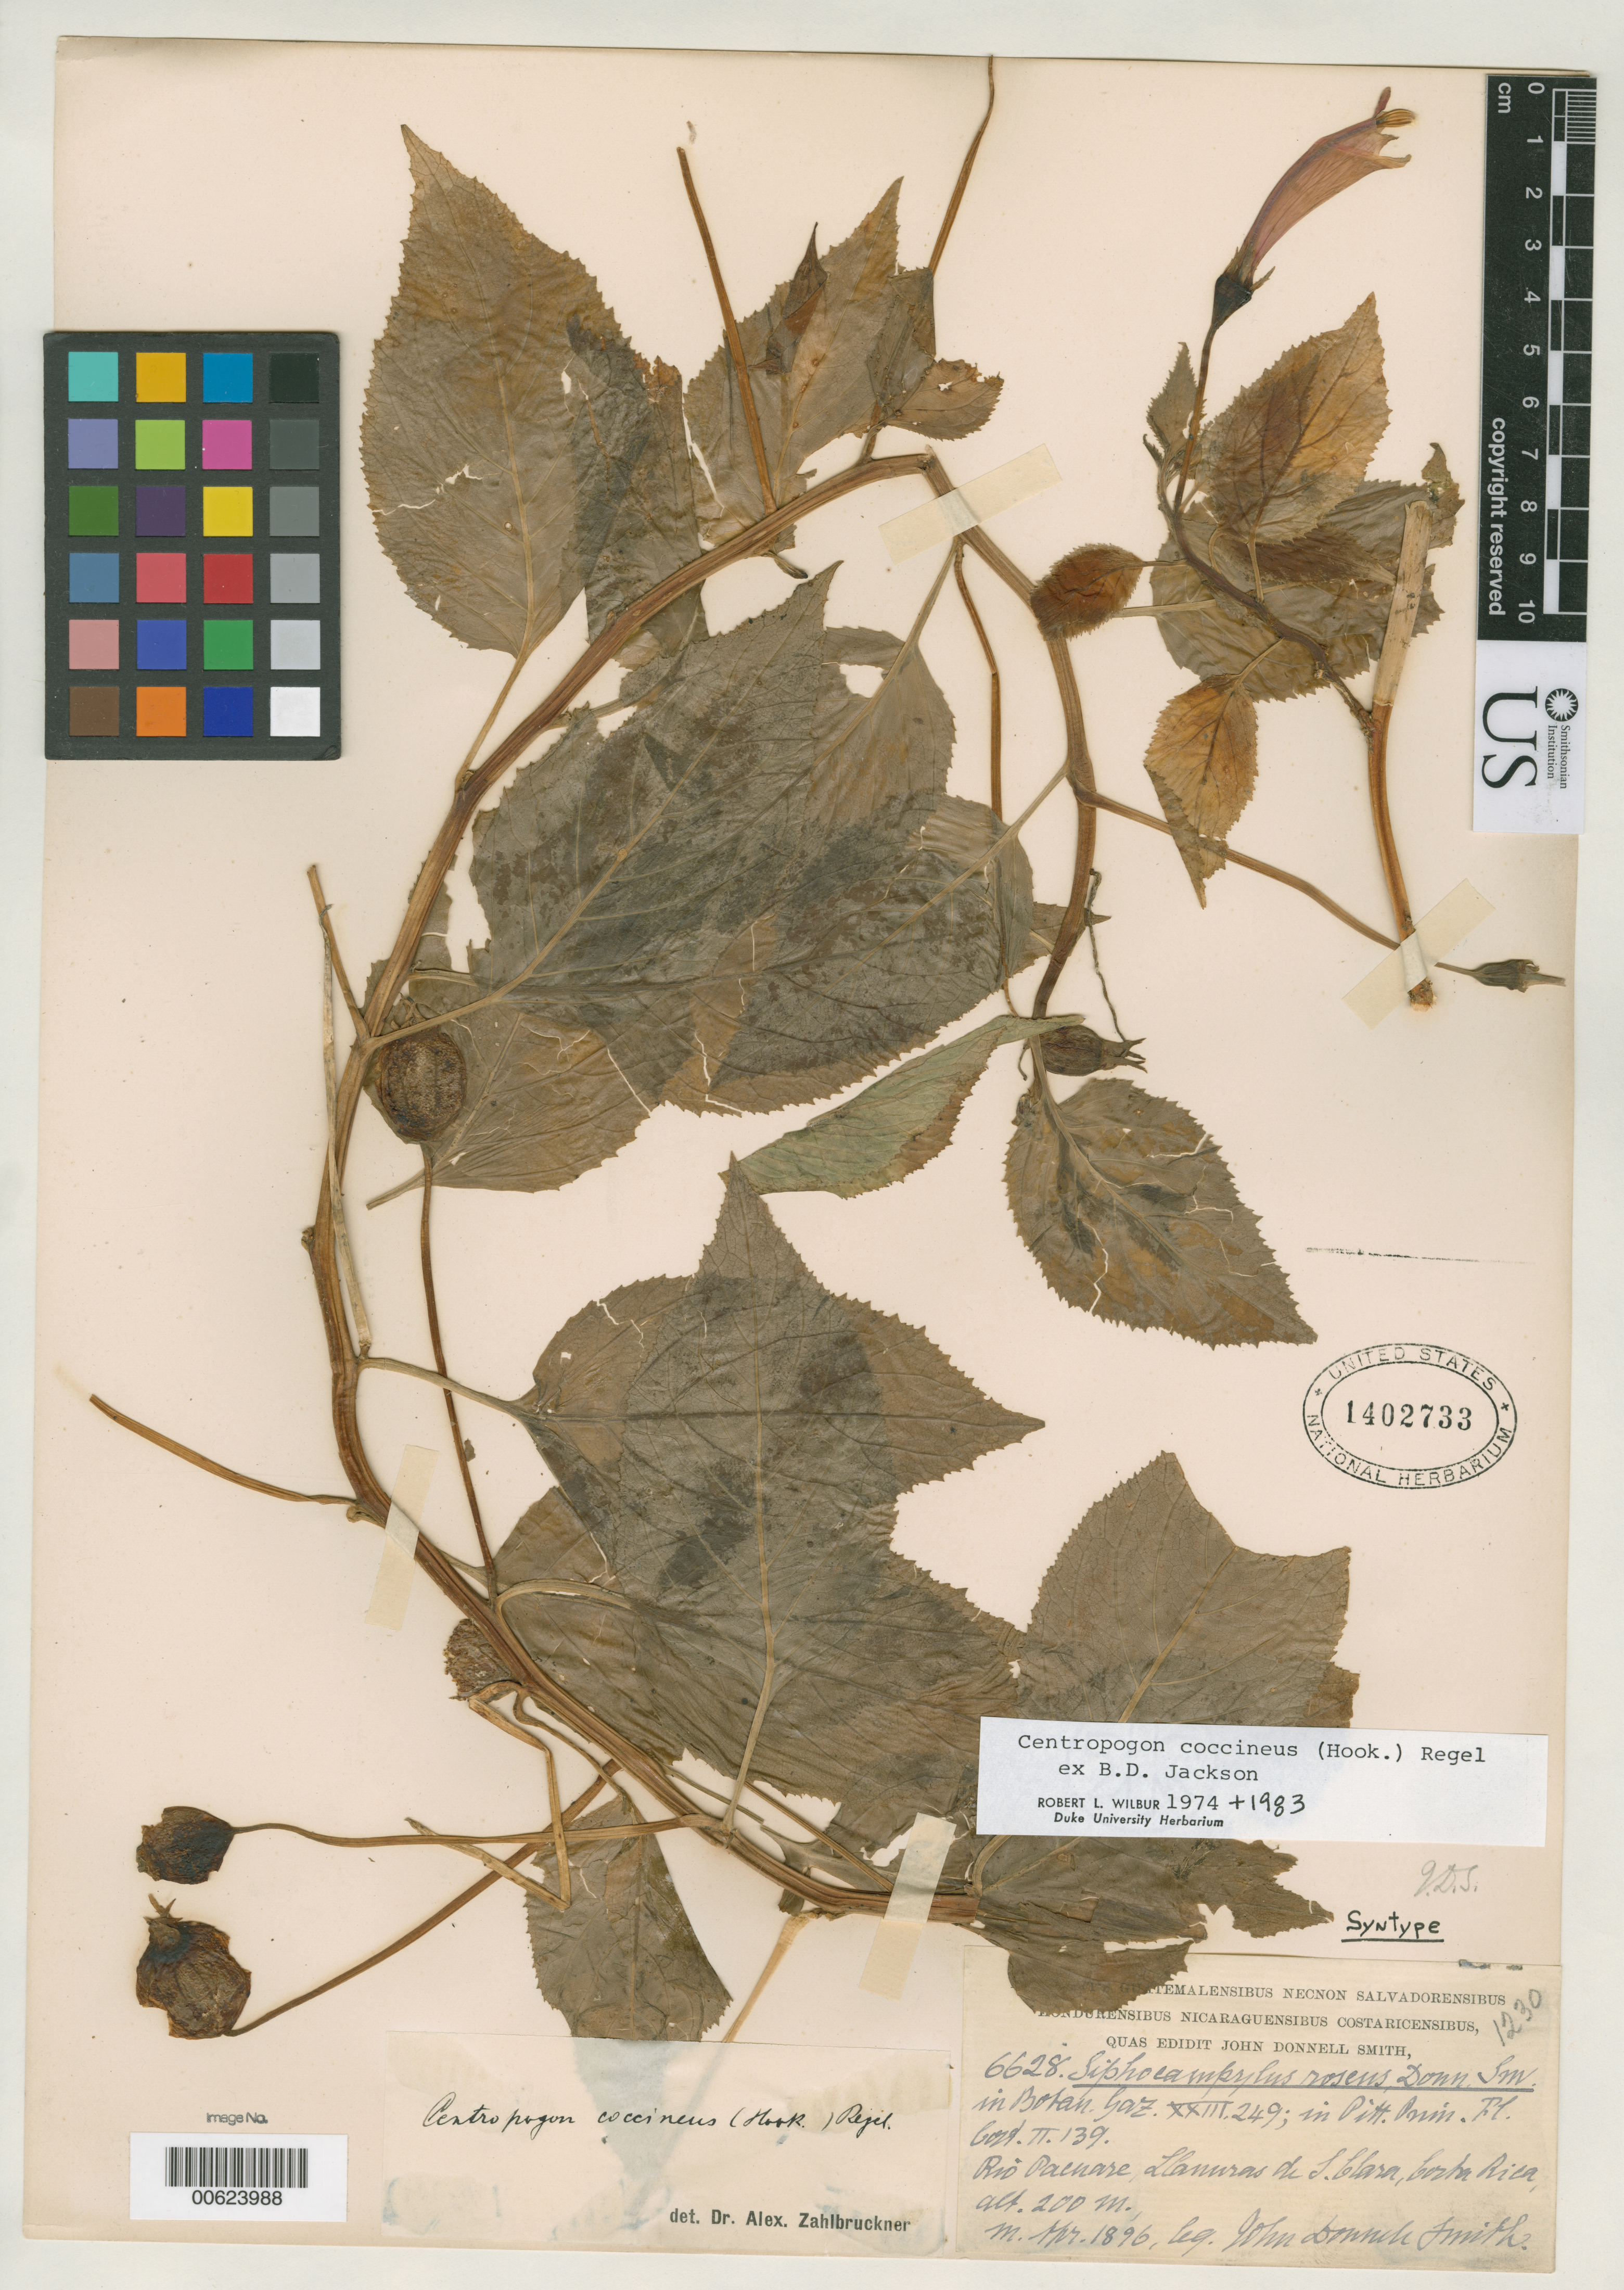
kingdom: Plantae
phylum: Tracheophyta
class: Magnoliopsida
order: Asterales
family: Campanulaceae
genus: Siphocampylus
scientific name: Siphocampylus roseus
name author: Donn. Sm.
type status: Syntype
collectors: J. Donnell Smith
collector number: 6628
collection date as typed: Apr 1896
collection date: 1896-04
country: Costa Rica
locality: Rio Pacuare, Llanura de Santa Clara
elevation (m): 200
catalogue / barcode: US 1402733